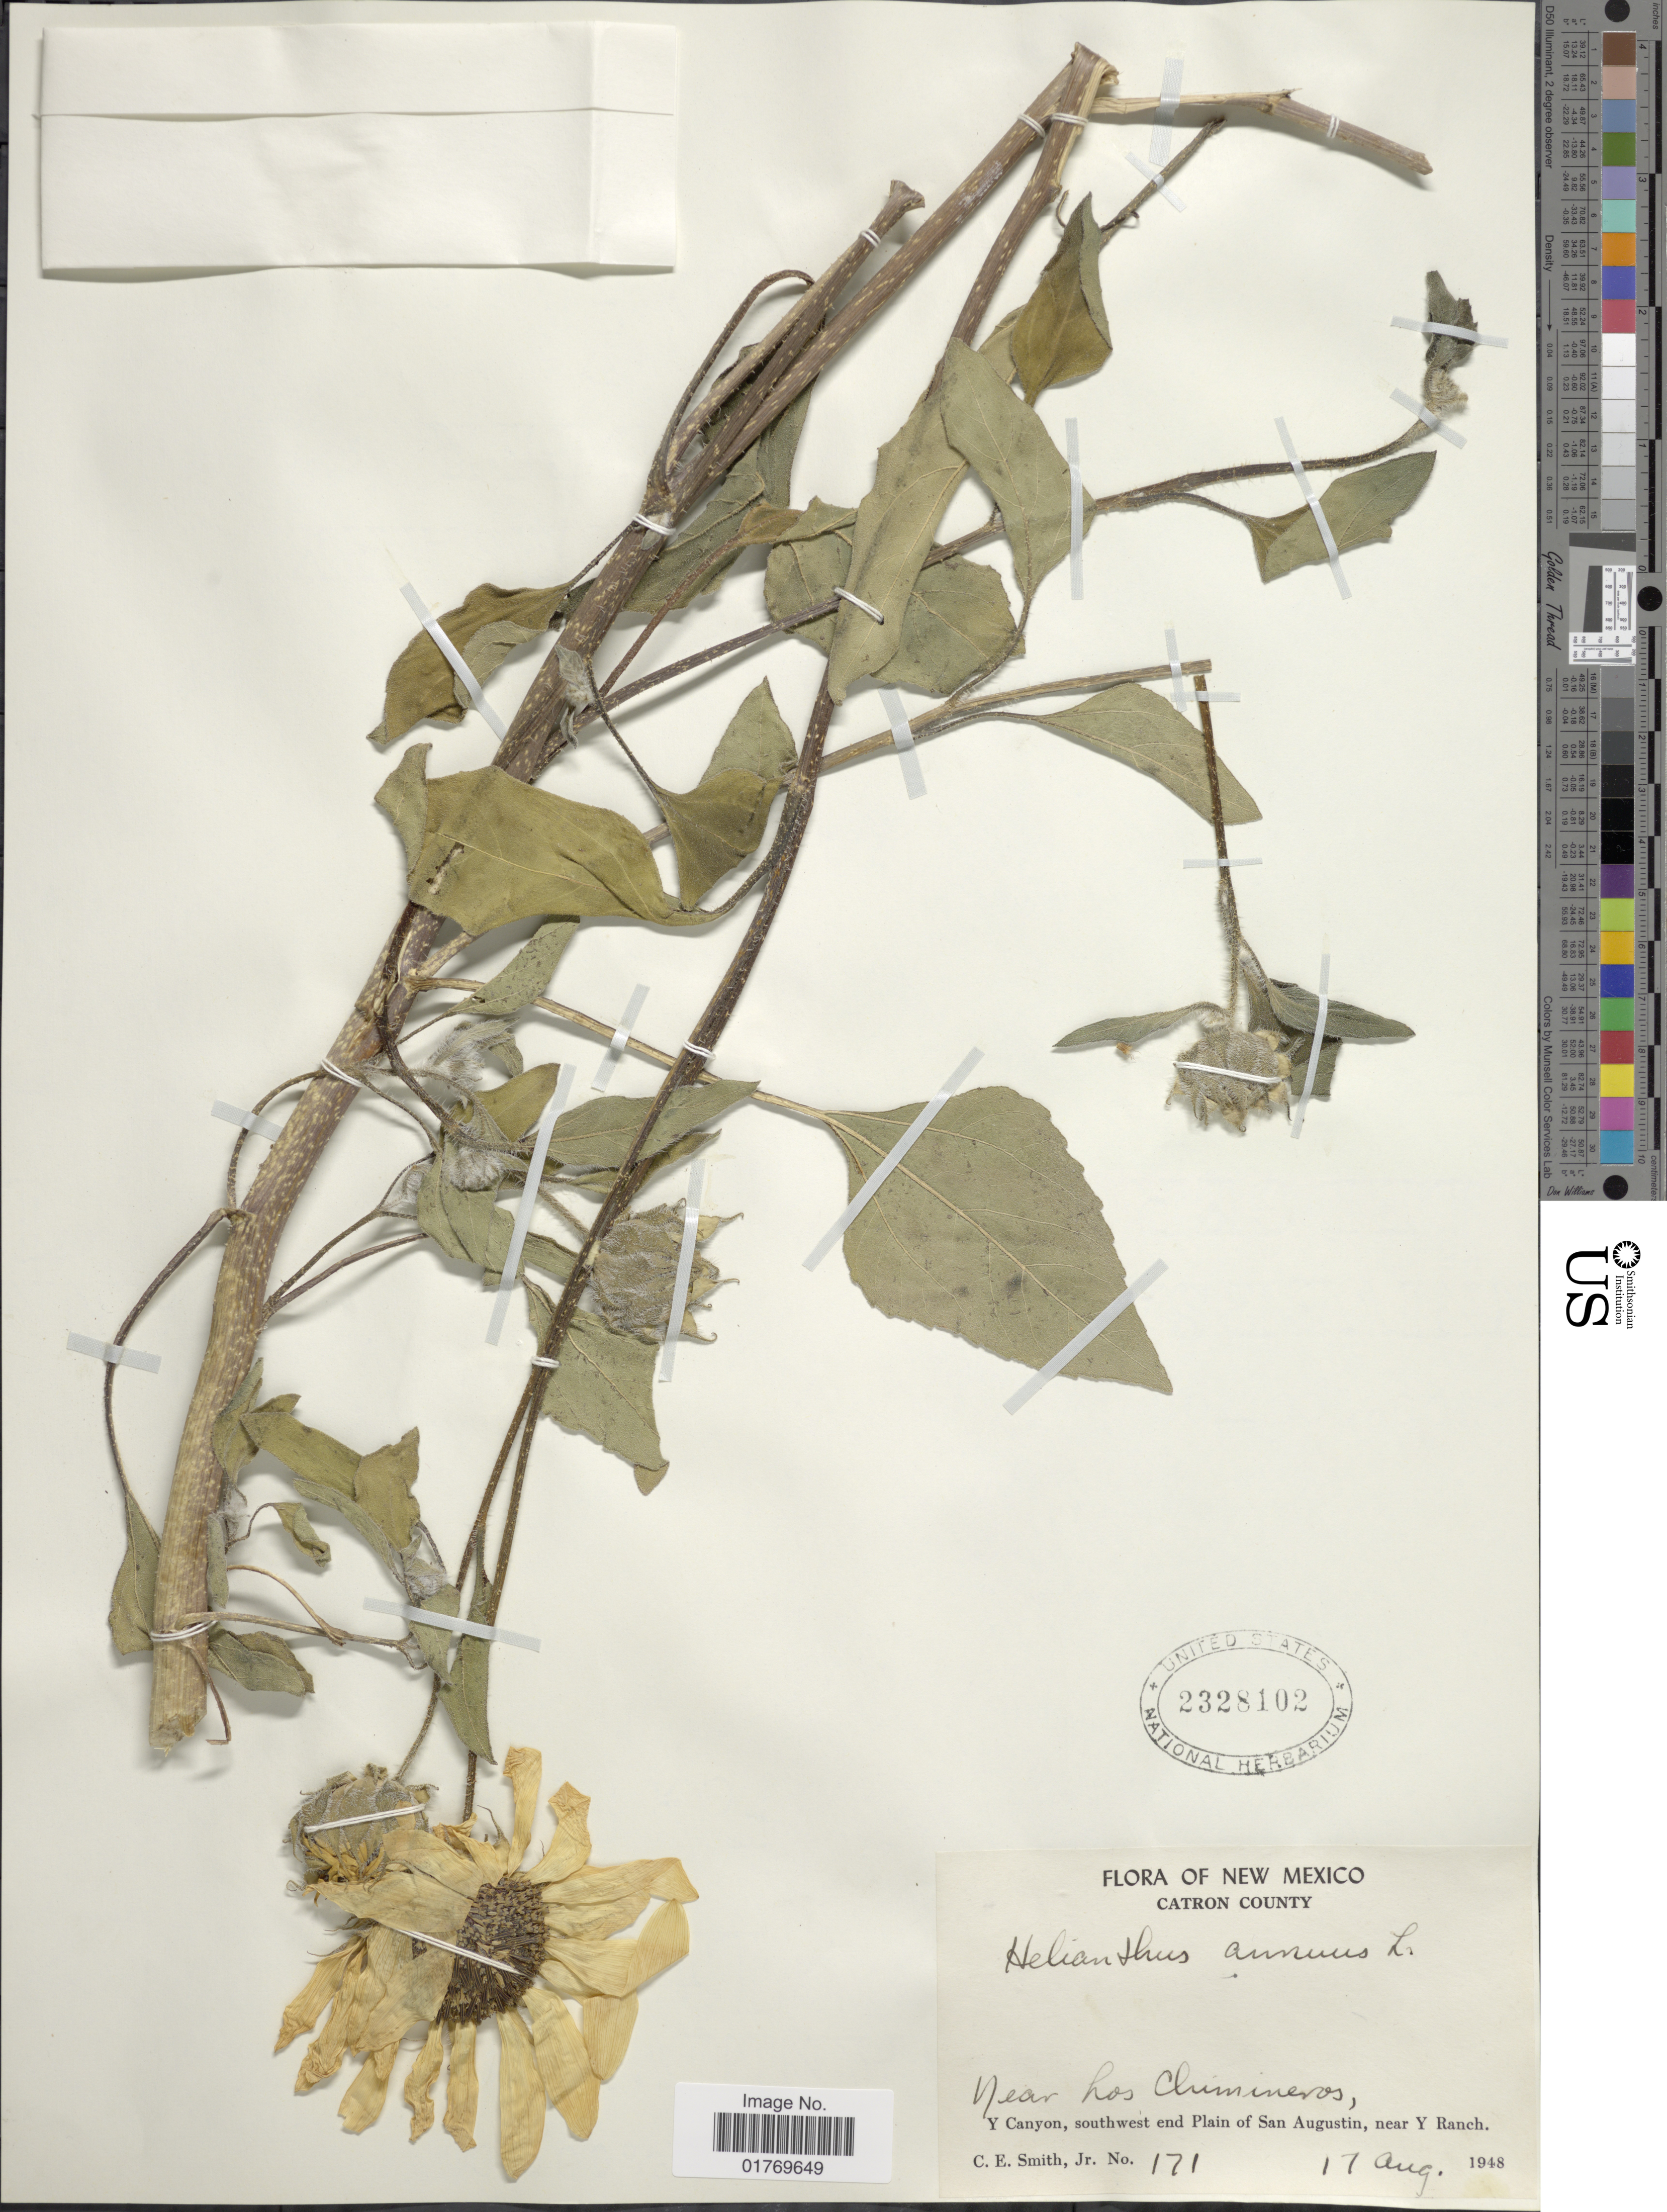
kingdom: Plantae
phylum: Tracheophyta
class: Magnoliopsida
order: Asterales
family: Asteraceae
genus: Helianthus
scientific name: Helianthus annuus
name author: L.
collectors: C. E. Smith Jr.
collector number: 171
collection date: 1948-08-17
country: United States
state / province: New Mexico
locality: Catron County, Near Los Chimineros, Y Canyon, southwest end Plain of San Augustin, near Y Ranch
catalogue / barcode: US 2328102